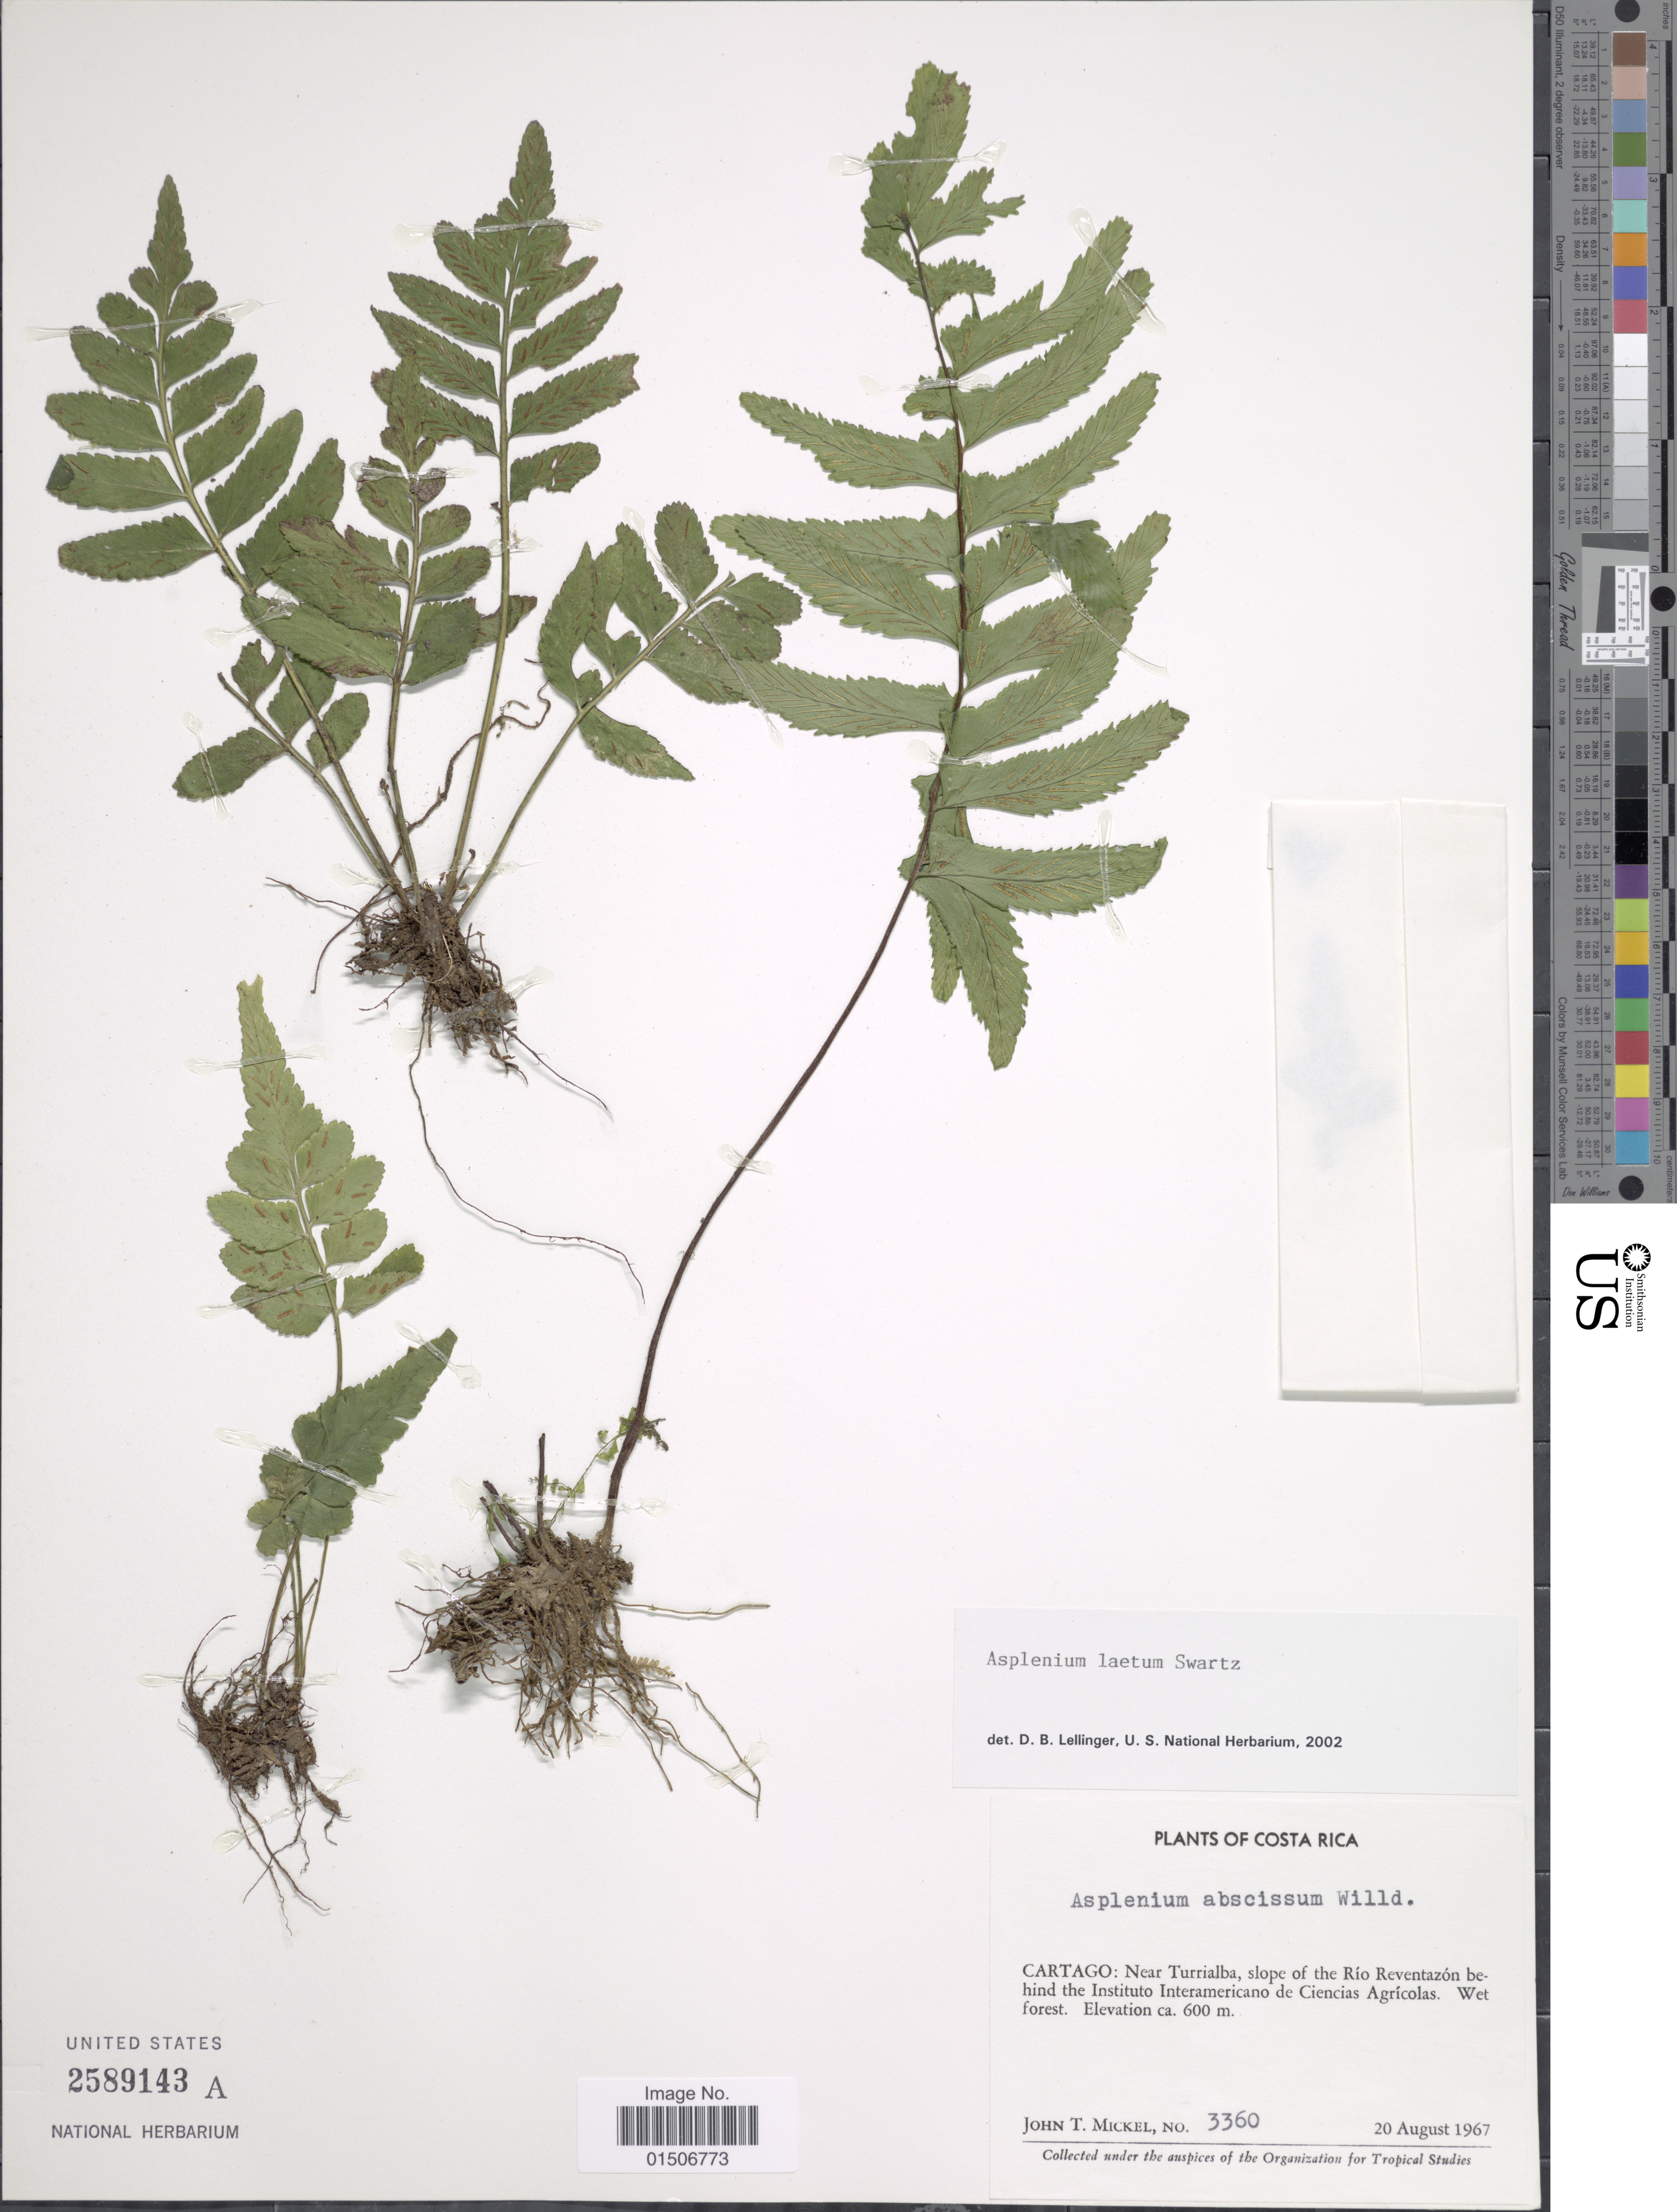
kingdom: Plantae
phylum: Tracheophyta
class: Polypodiopsida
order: Polypodiales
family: Aspleniaceae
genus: Asplenium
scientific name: Asplenium laetum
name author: Sw.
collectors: J. T. Mickel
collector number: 3360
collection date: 1967-08-20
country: Costa Rica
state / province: Cartago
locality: Near Turrialba, slope of the Río Revetazón behind the Instituto Interamericano de Ciencias Agrícolas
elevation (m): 600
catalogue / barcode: US 2589143A